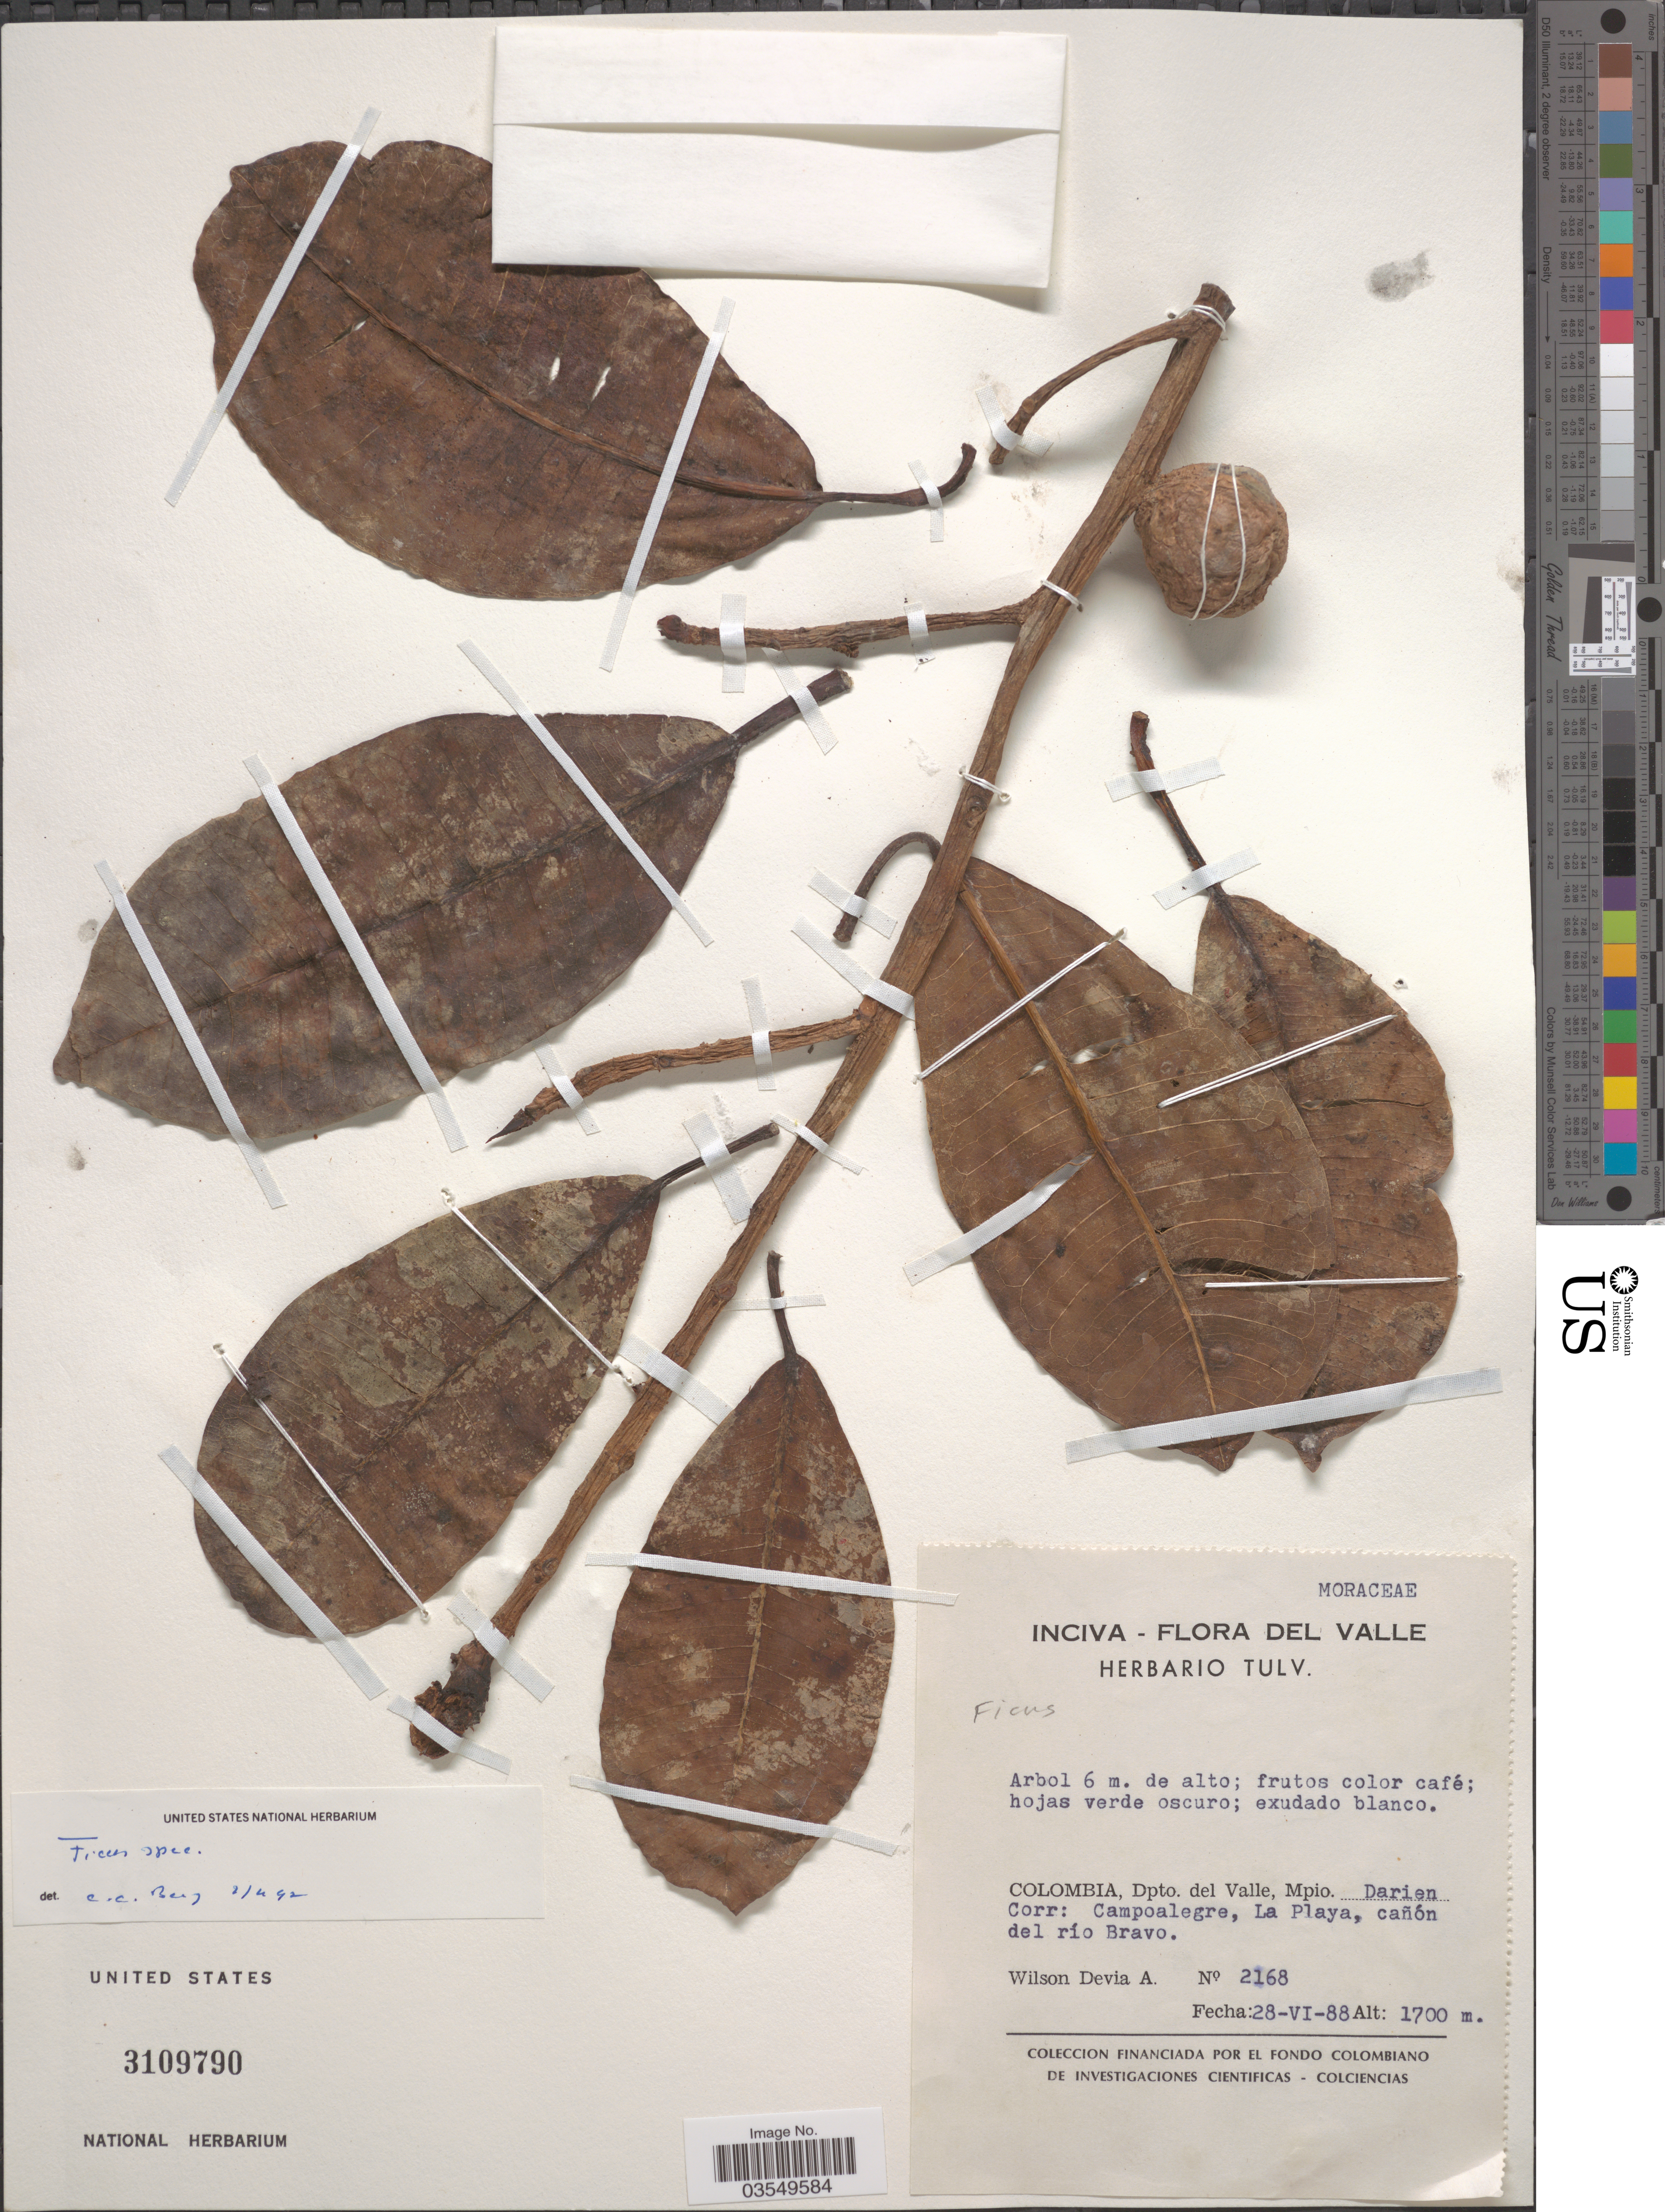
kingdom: Plantae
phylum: Tracheophyta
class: Magnoliopsida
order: Rosales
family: Moraceae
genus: Ficus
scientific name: Ficus sp.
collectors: W. Devia A.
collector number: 2168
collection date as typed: Transcribed d/m/y: 28/6/88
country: Colombia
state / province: Valle del Cauca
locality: Dpto. del Valle, Mpio. Darien Corr: Campoalegre, La Playa, cañon del río Bravo.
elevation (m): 1700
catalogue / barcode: US 3109790